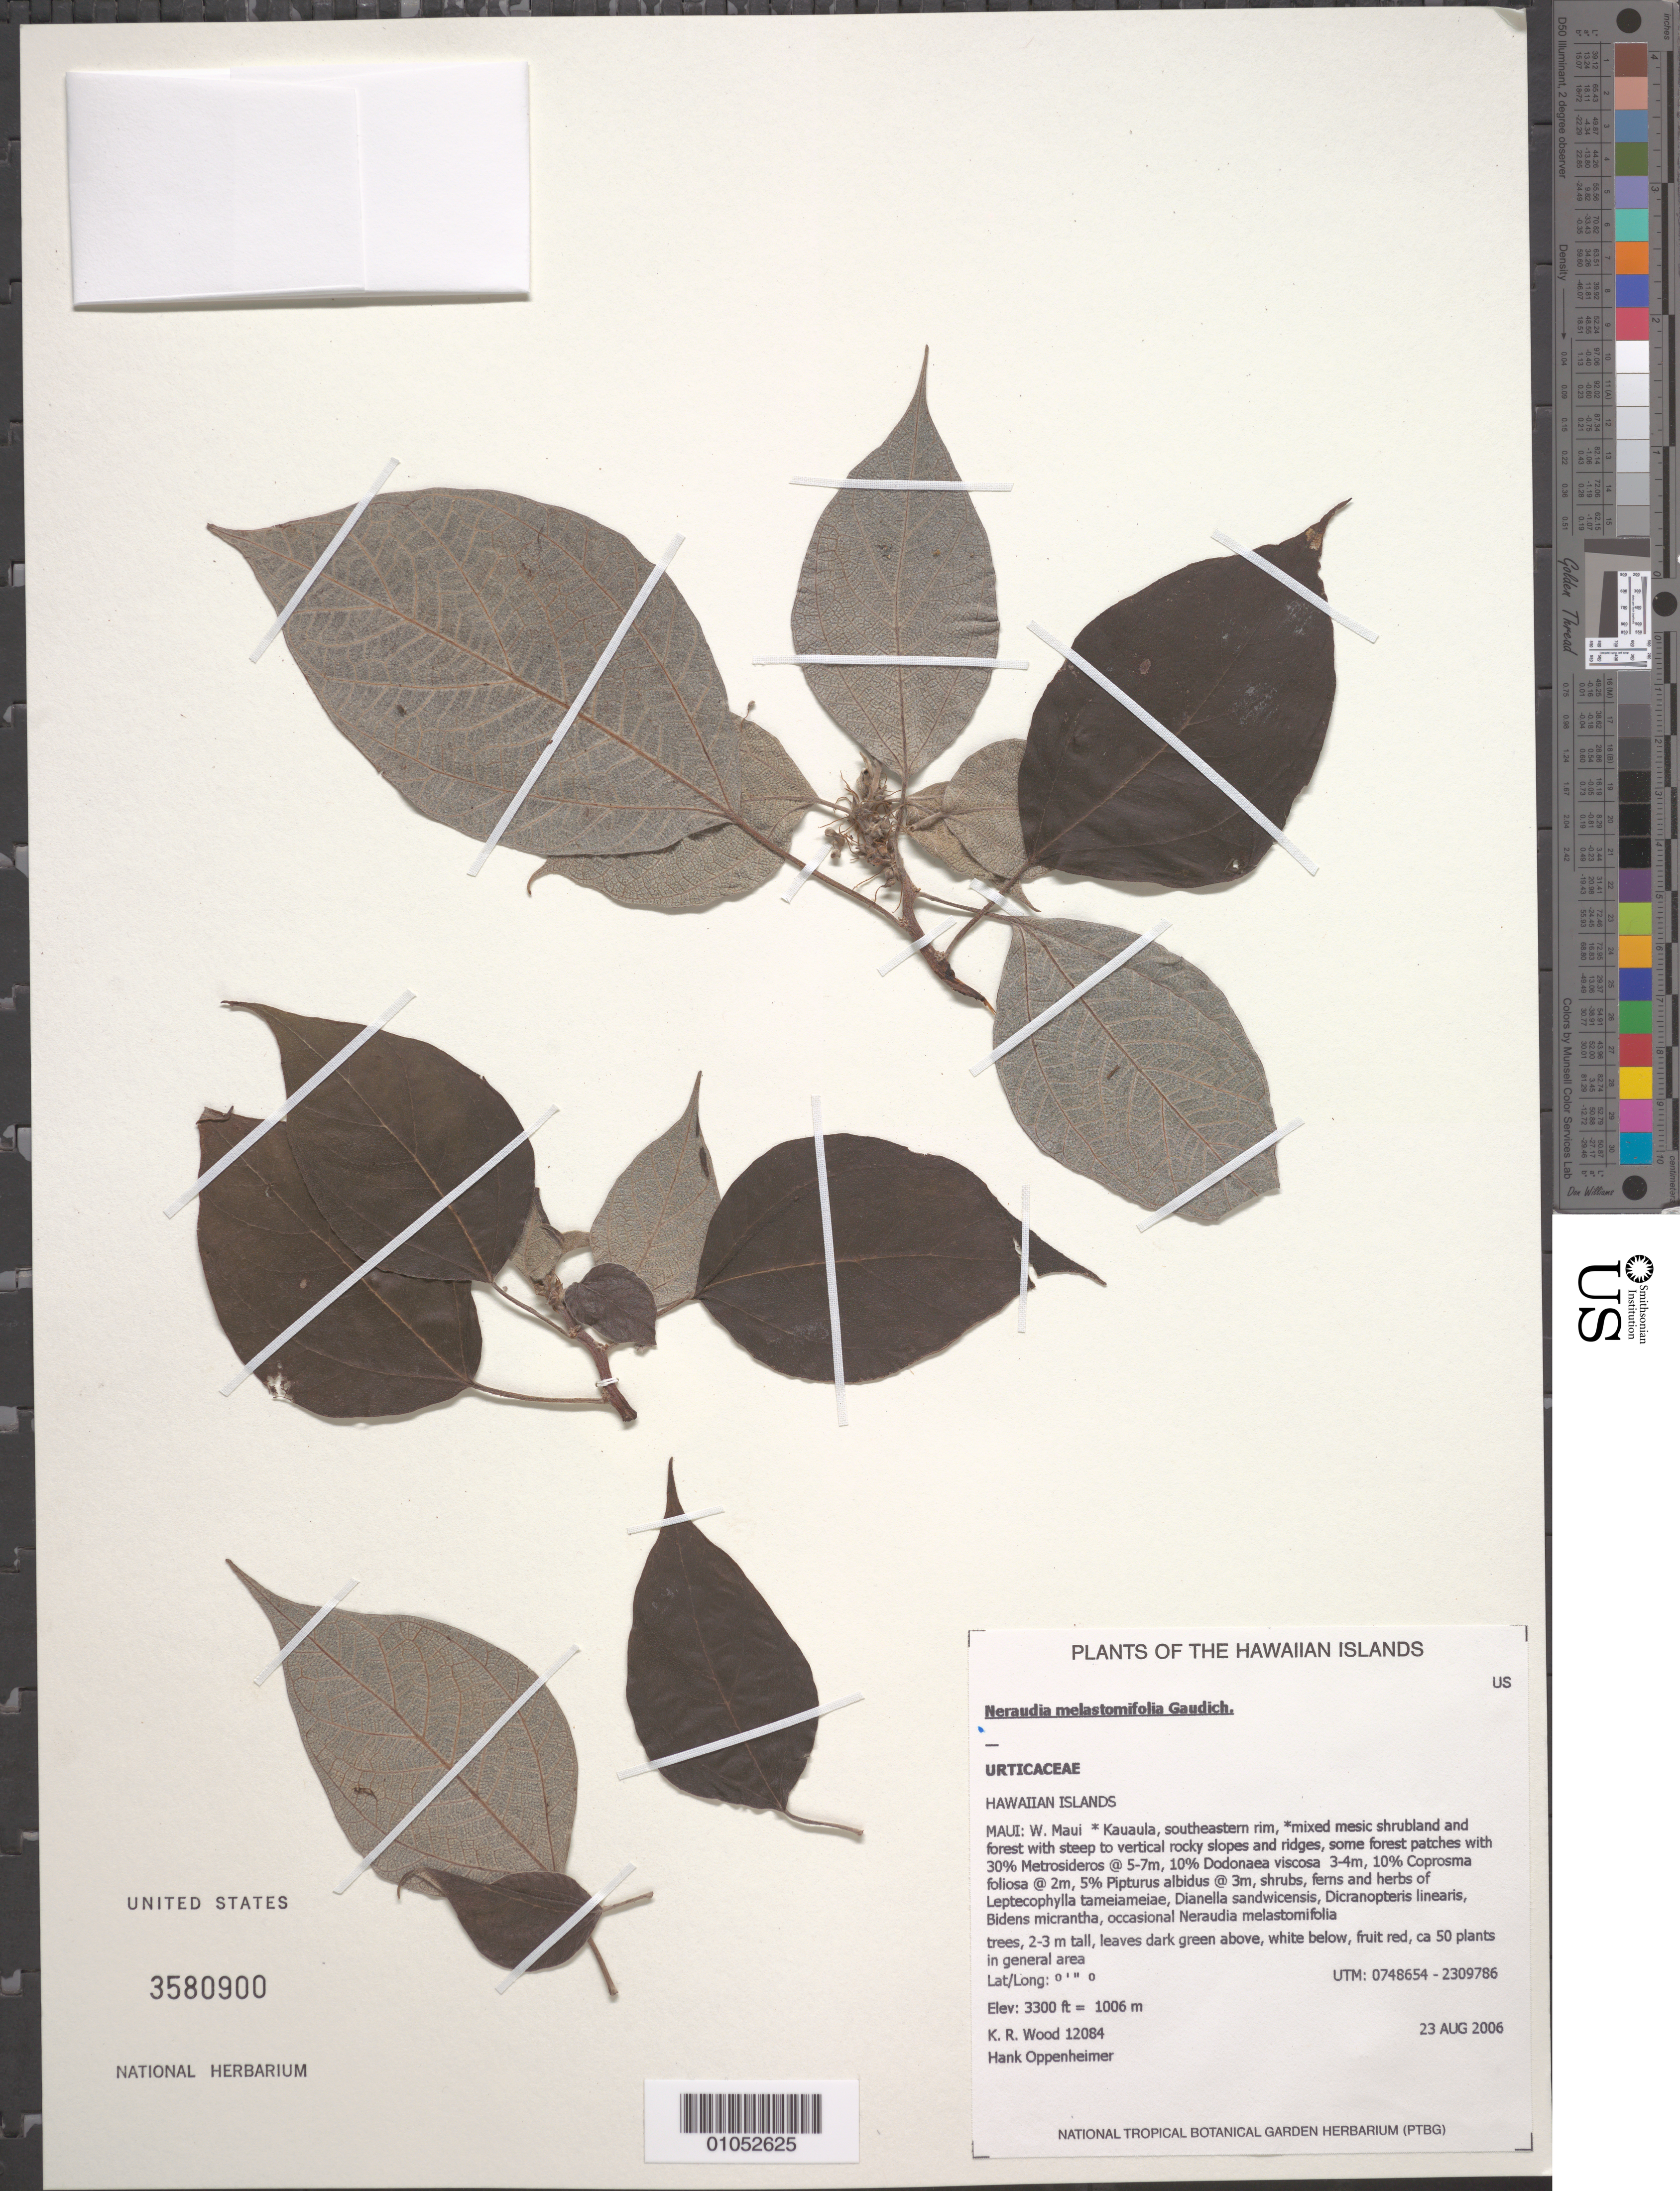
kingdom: Plantae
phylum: Tracheophyta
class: Magnoliopsida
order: Rosales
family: Urticaceae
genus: Neraudia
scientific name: Neraudia melastomifolia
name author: Gaudich.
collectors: K. R. Wood & H. Oppenheimer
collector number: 12084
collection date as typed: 23 Aug 2006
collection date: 2006-08-23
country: United States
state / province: Hawaii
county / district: Maui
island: Maui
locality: West Maui. Kauaula, southeastern rim.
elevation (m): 1006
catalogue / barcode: US 3580900